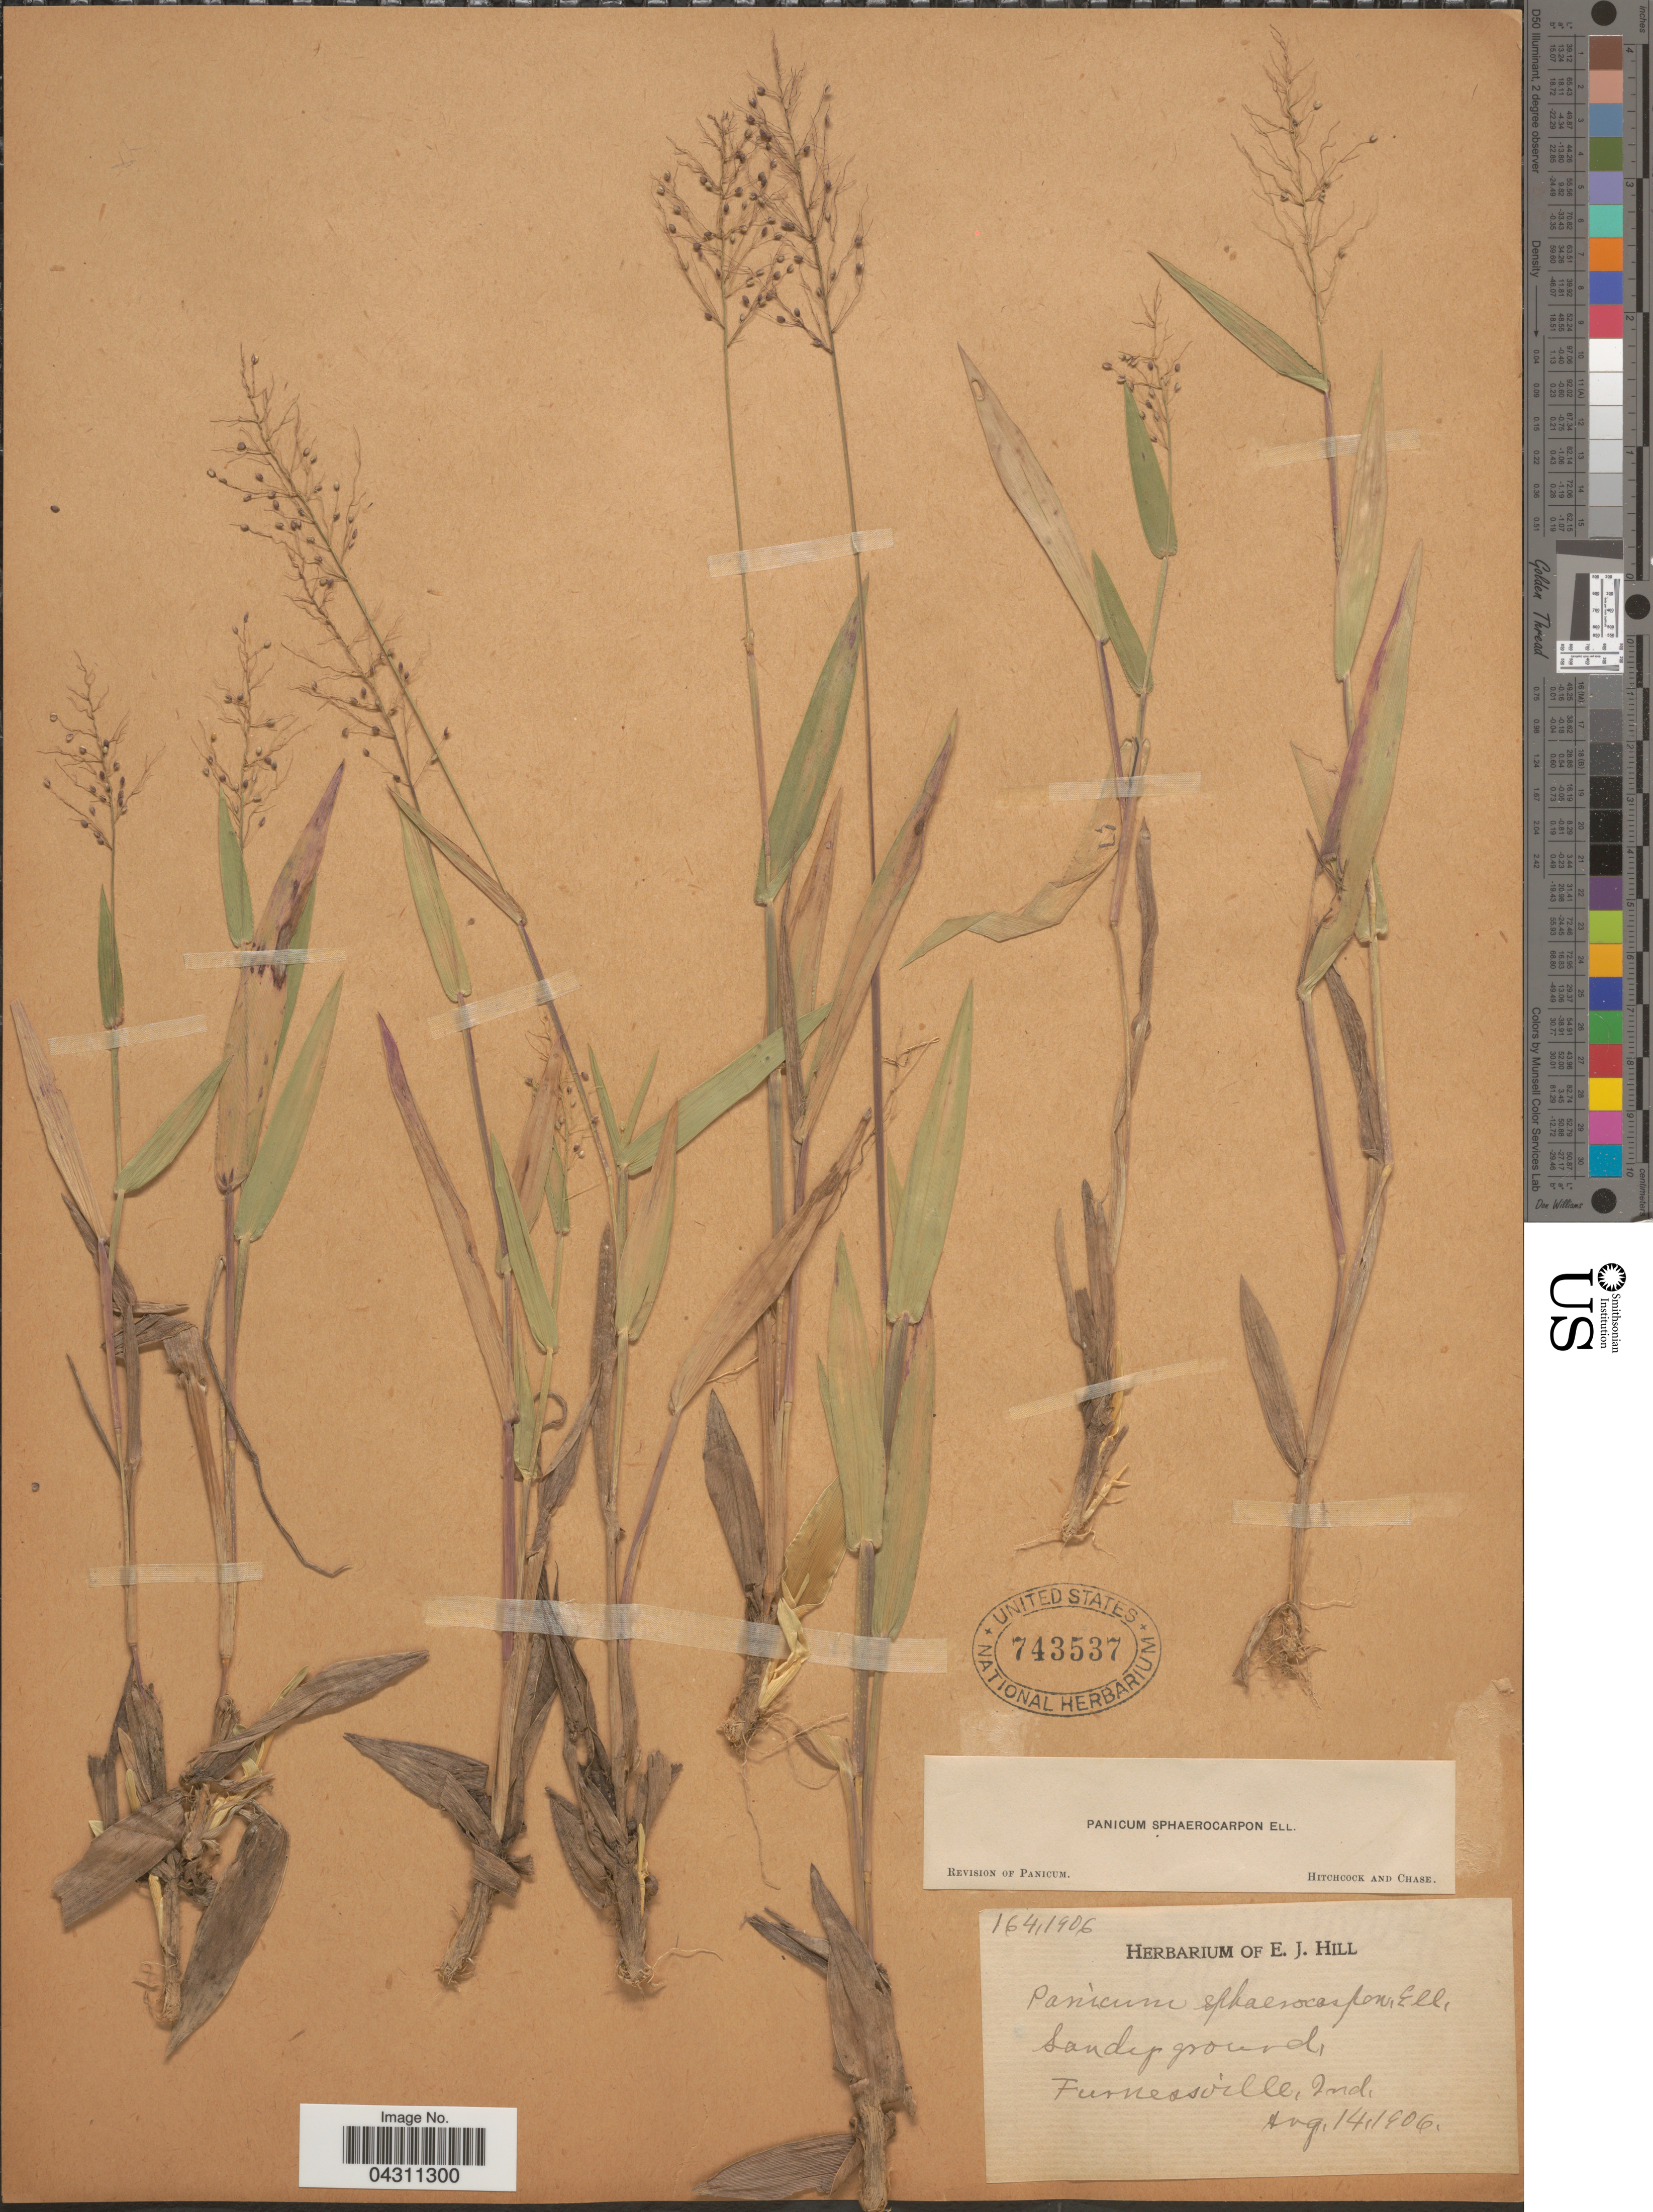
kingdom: Plantae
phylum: Tracheophyta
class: Liliopsida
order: Poales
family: Poaceae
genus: Dichanthelium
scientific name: Dichanthelium sphaerocarpon var. sphaerocarpon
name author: (Elliott) Gould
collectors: Ex herb. E. J. Hill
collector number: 164,1906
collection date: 1906-08-14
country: United States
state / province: Indiana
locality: Furnessville.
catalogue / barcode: US 743537